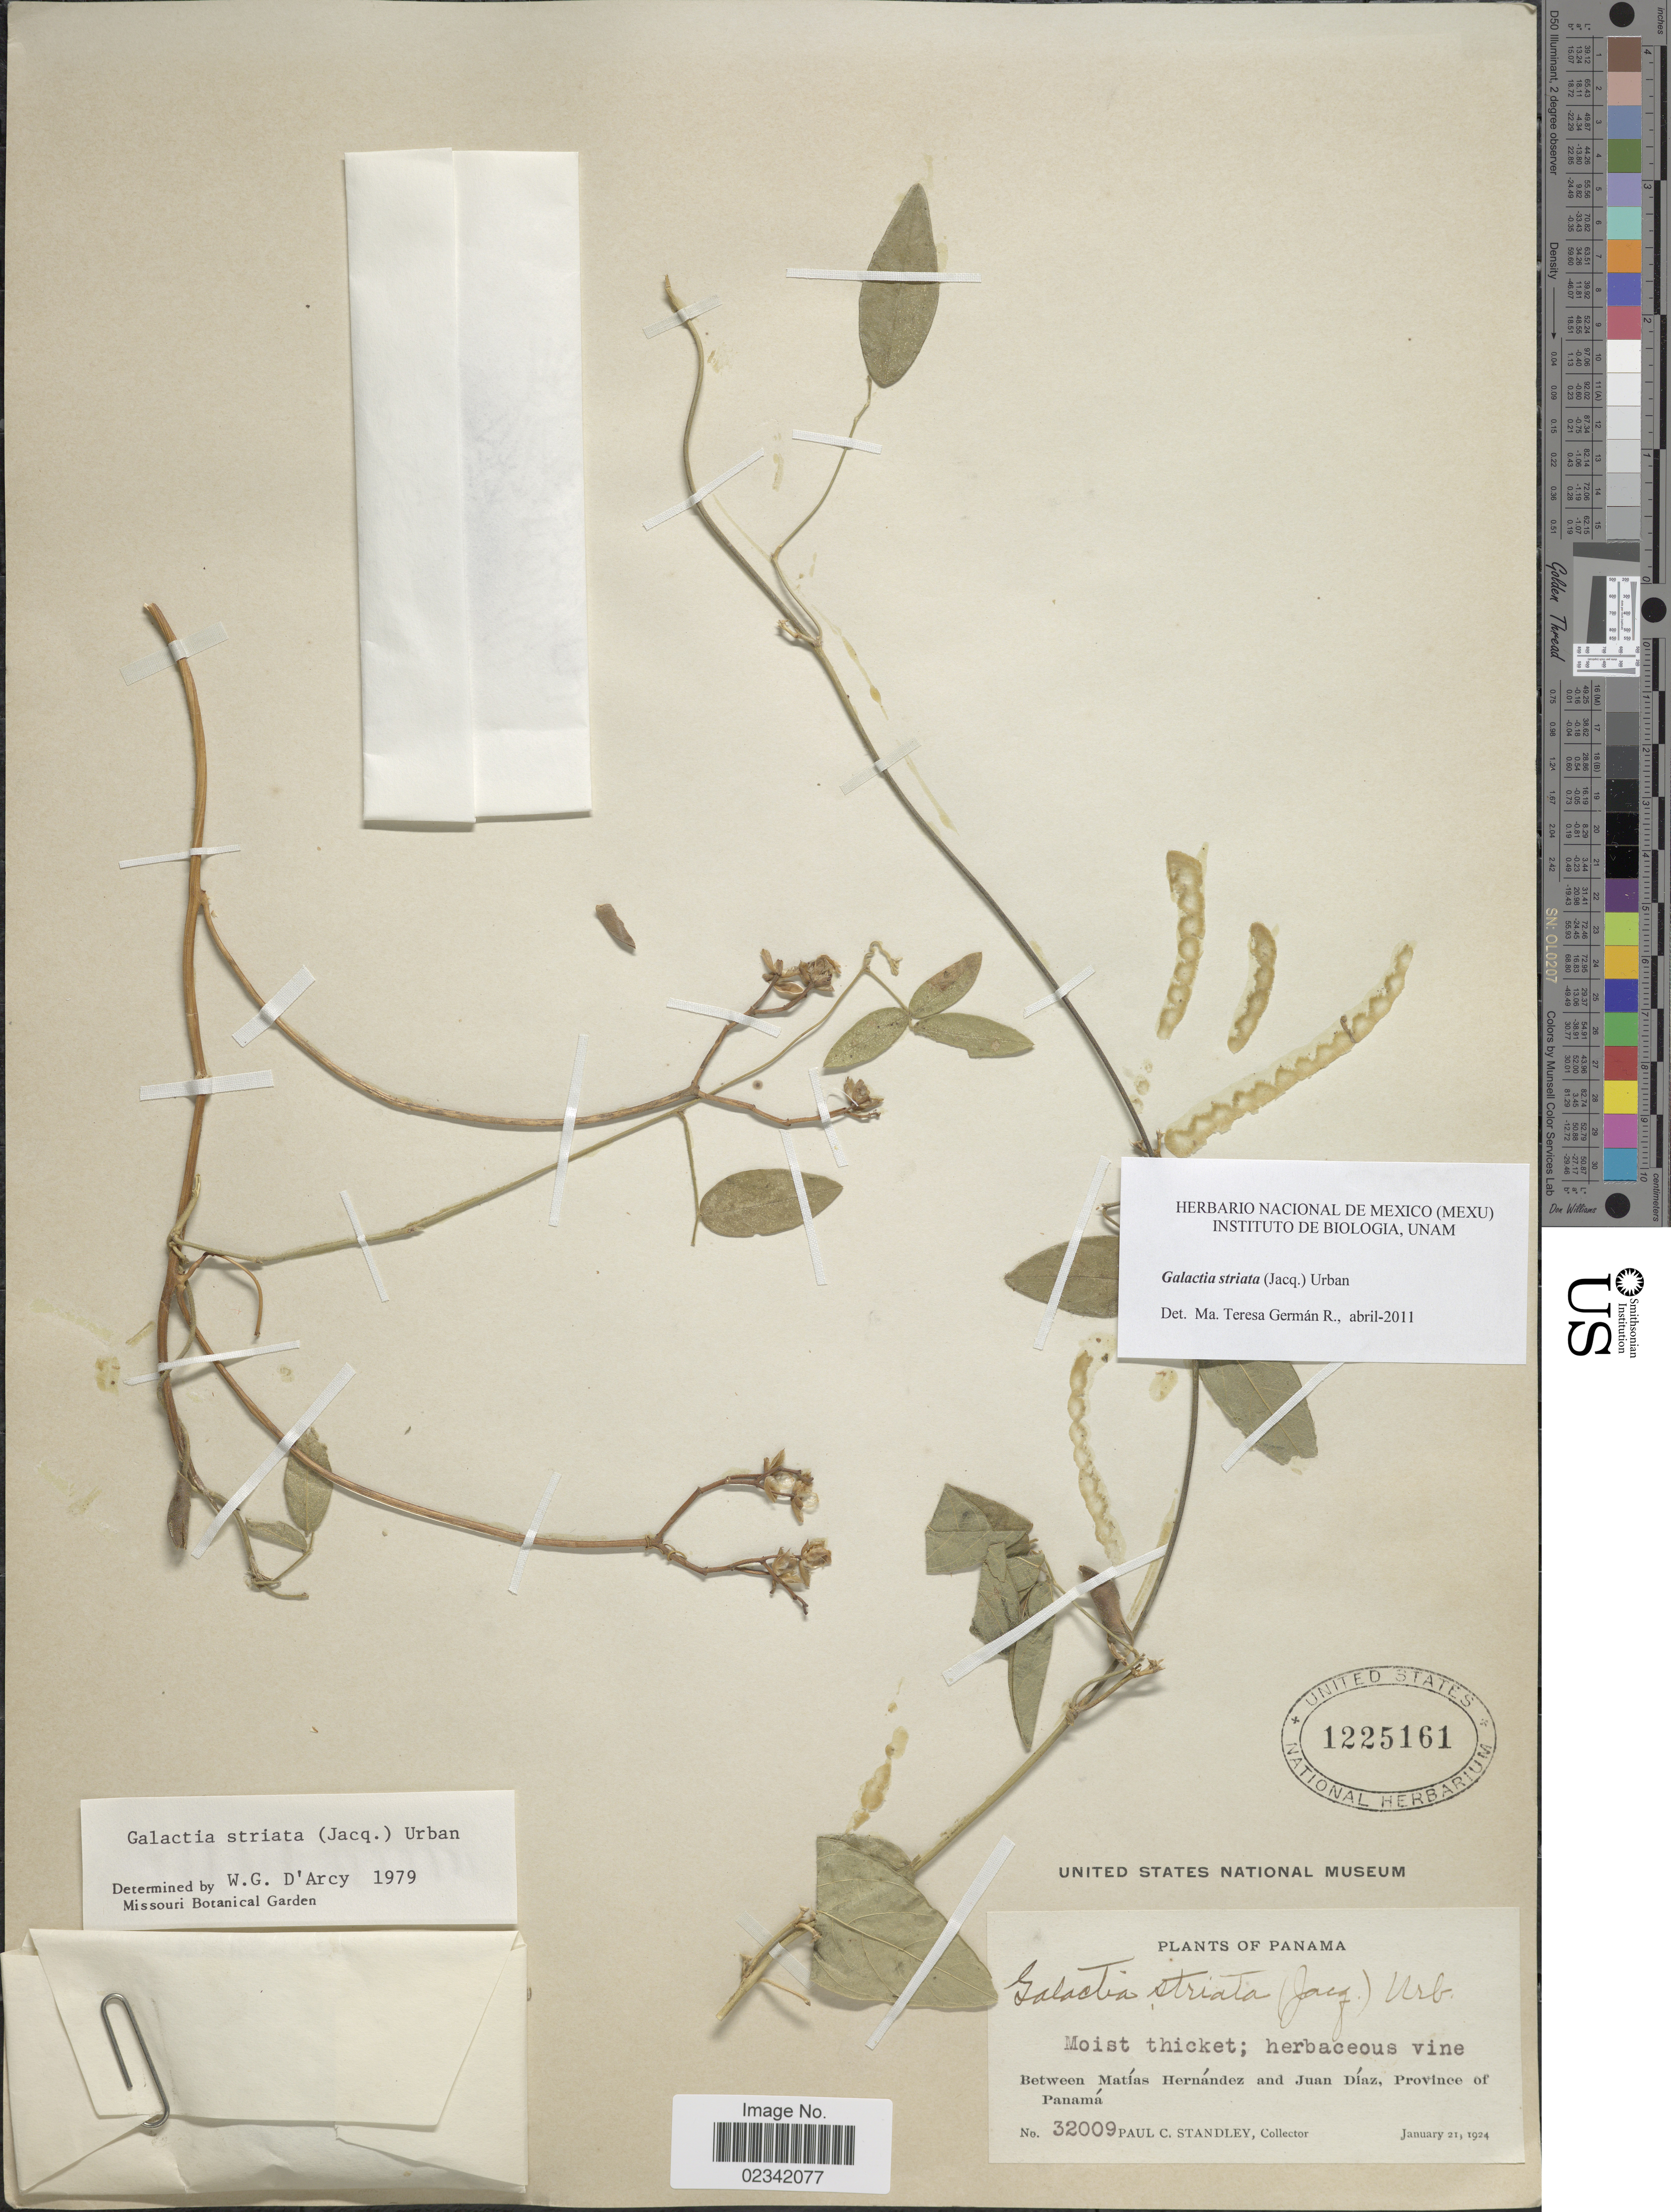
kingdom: Plantae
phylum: Tracheophyta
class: Magnoliopsida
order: Fabales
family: Fabaceae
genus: Galactia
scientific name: Galactia striata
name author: (Jacq.) Urb.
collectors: P. C. Standley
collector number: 32009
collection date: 1924-01-21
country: Panama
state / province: Panamá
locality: Between Matias Hernandez and Juan Diaz, Province of Panama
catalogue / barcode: US 1225161